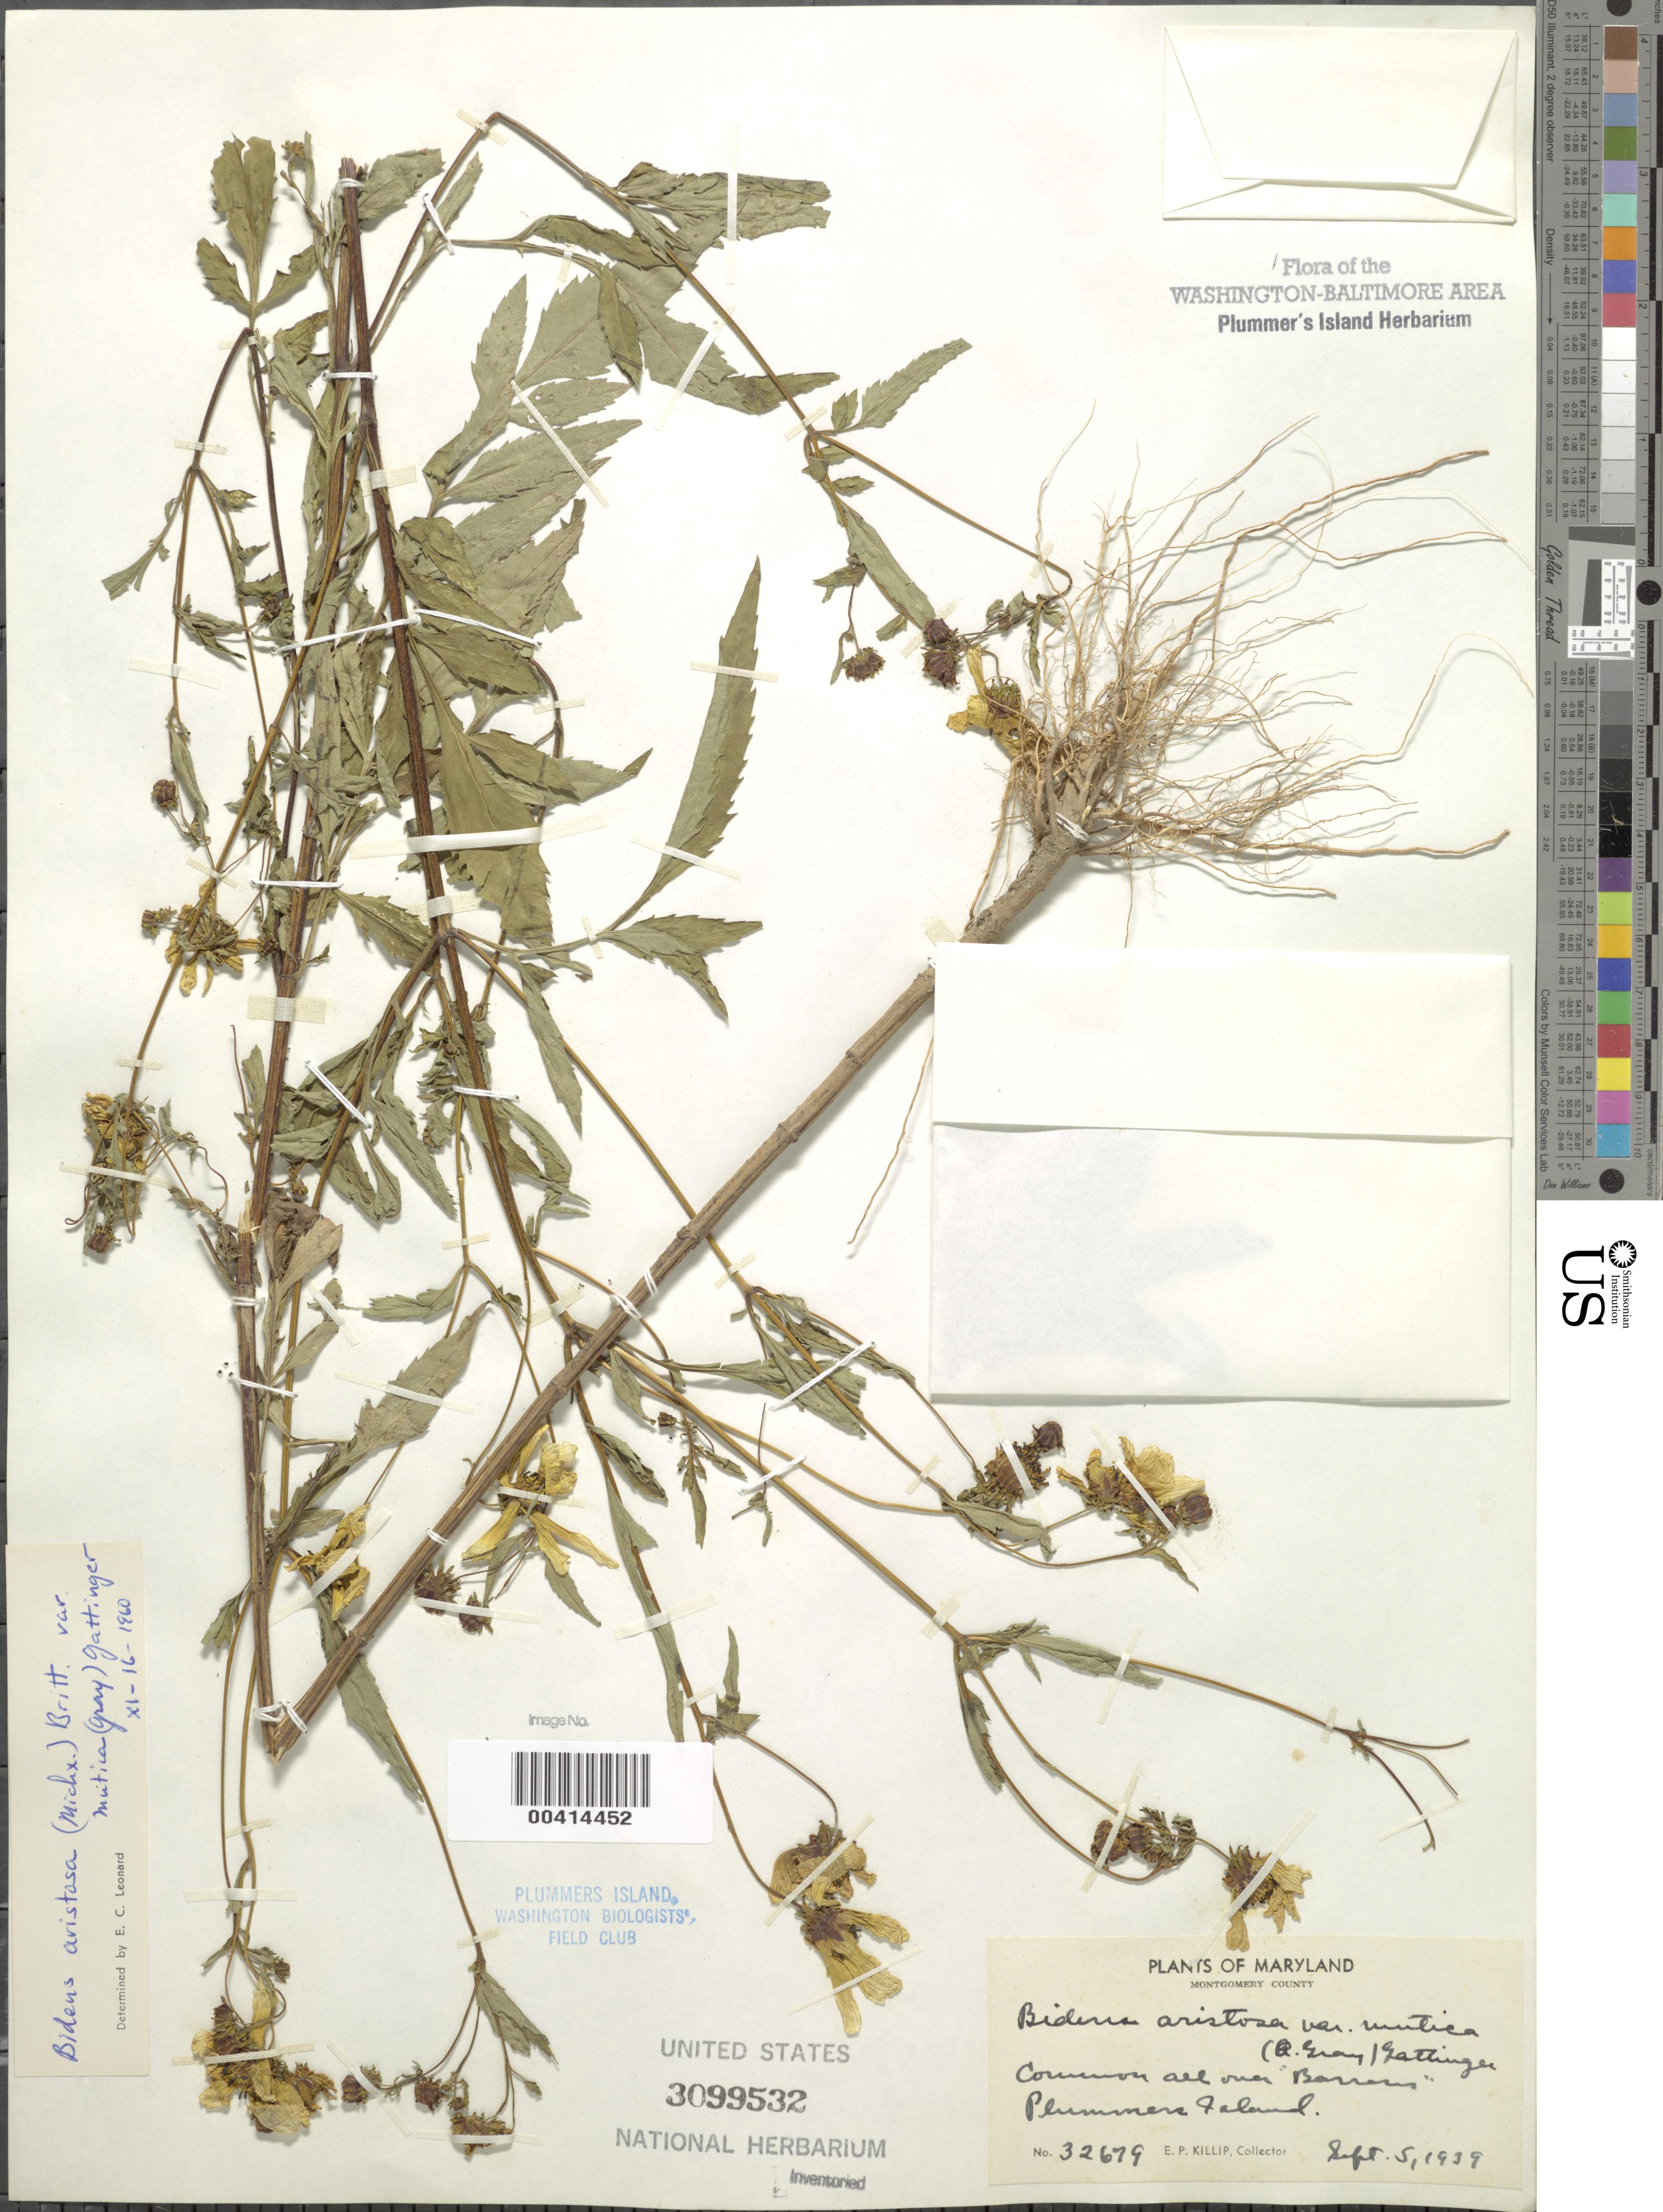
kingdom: Plantae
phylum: Tracheophyta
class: Magnoliopsida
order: Asterales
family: Asteraceae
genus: Bidens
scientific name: Bidens aristosa var. mutica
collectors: E. P. Killip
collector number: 32679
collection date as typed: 05 Sep 1939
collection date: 1939-09-05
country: United States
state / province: Maryland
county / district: Montgomery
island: Plummers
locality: Plummer's Island; "barrens" C. & O. Canal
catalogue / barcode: US 3099532